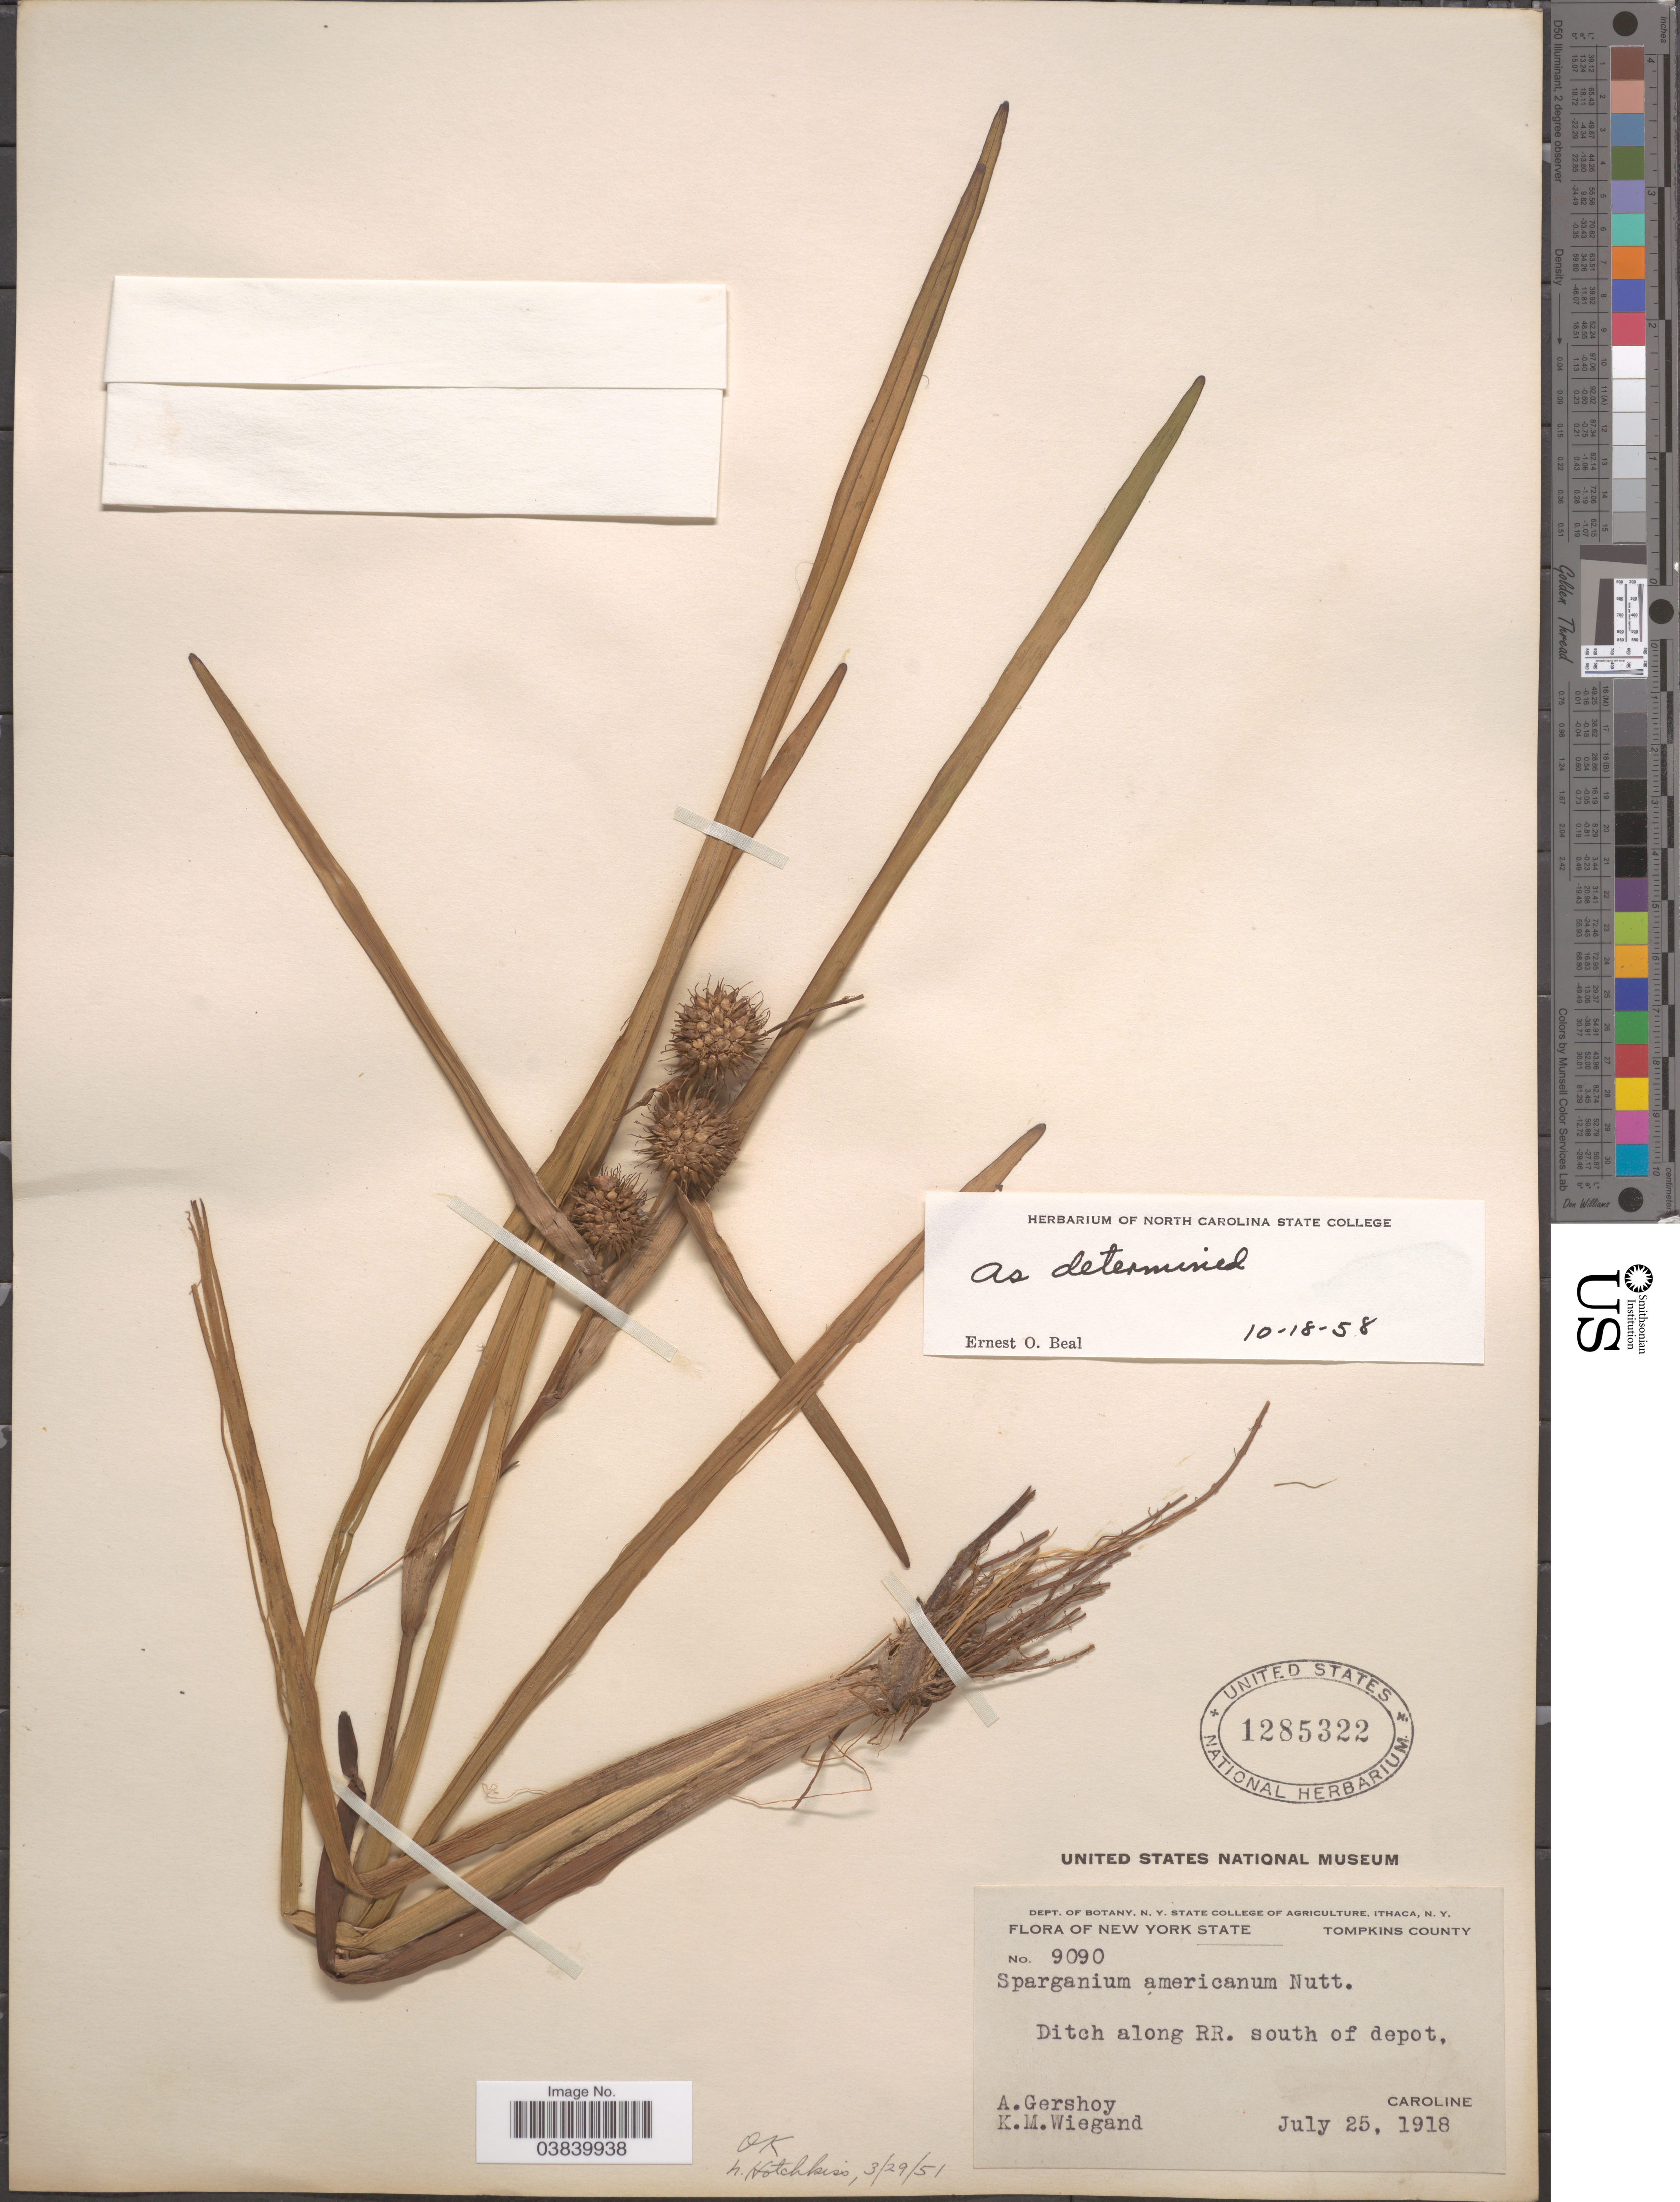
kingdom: Plantae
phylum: Tracheophyta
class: Liliopsida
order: Poales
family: Typhaceae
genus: Sparganium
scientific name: Sparganium americanum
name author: Nutt.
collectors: A. Gershoy & K. M. Wiegand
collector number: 9090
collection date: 1918-07-25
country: United States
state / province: New York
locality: Tompkins County. Ditch along RR. south of depot, Caroline.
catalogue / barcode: US 1285322